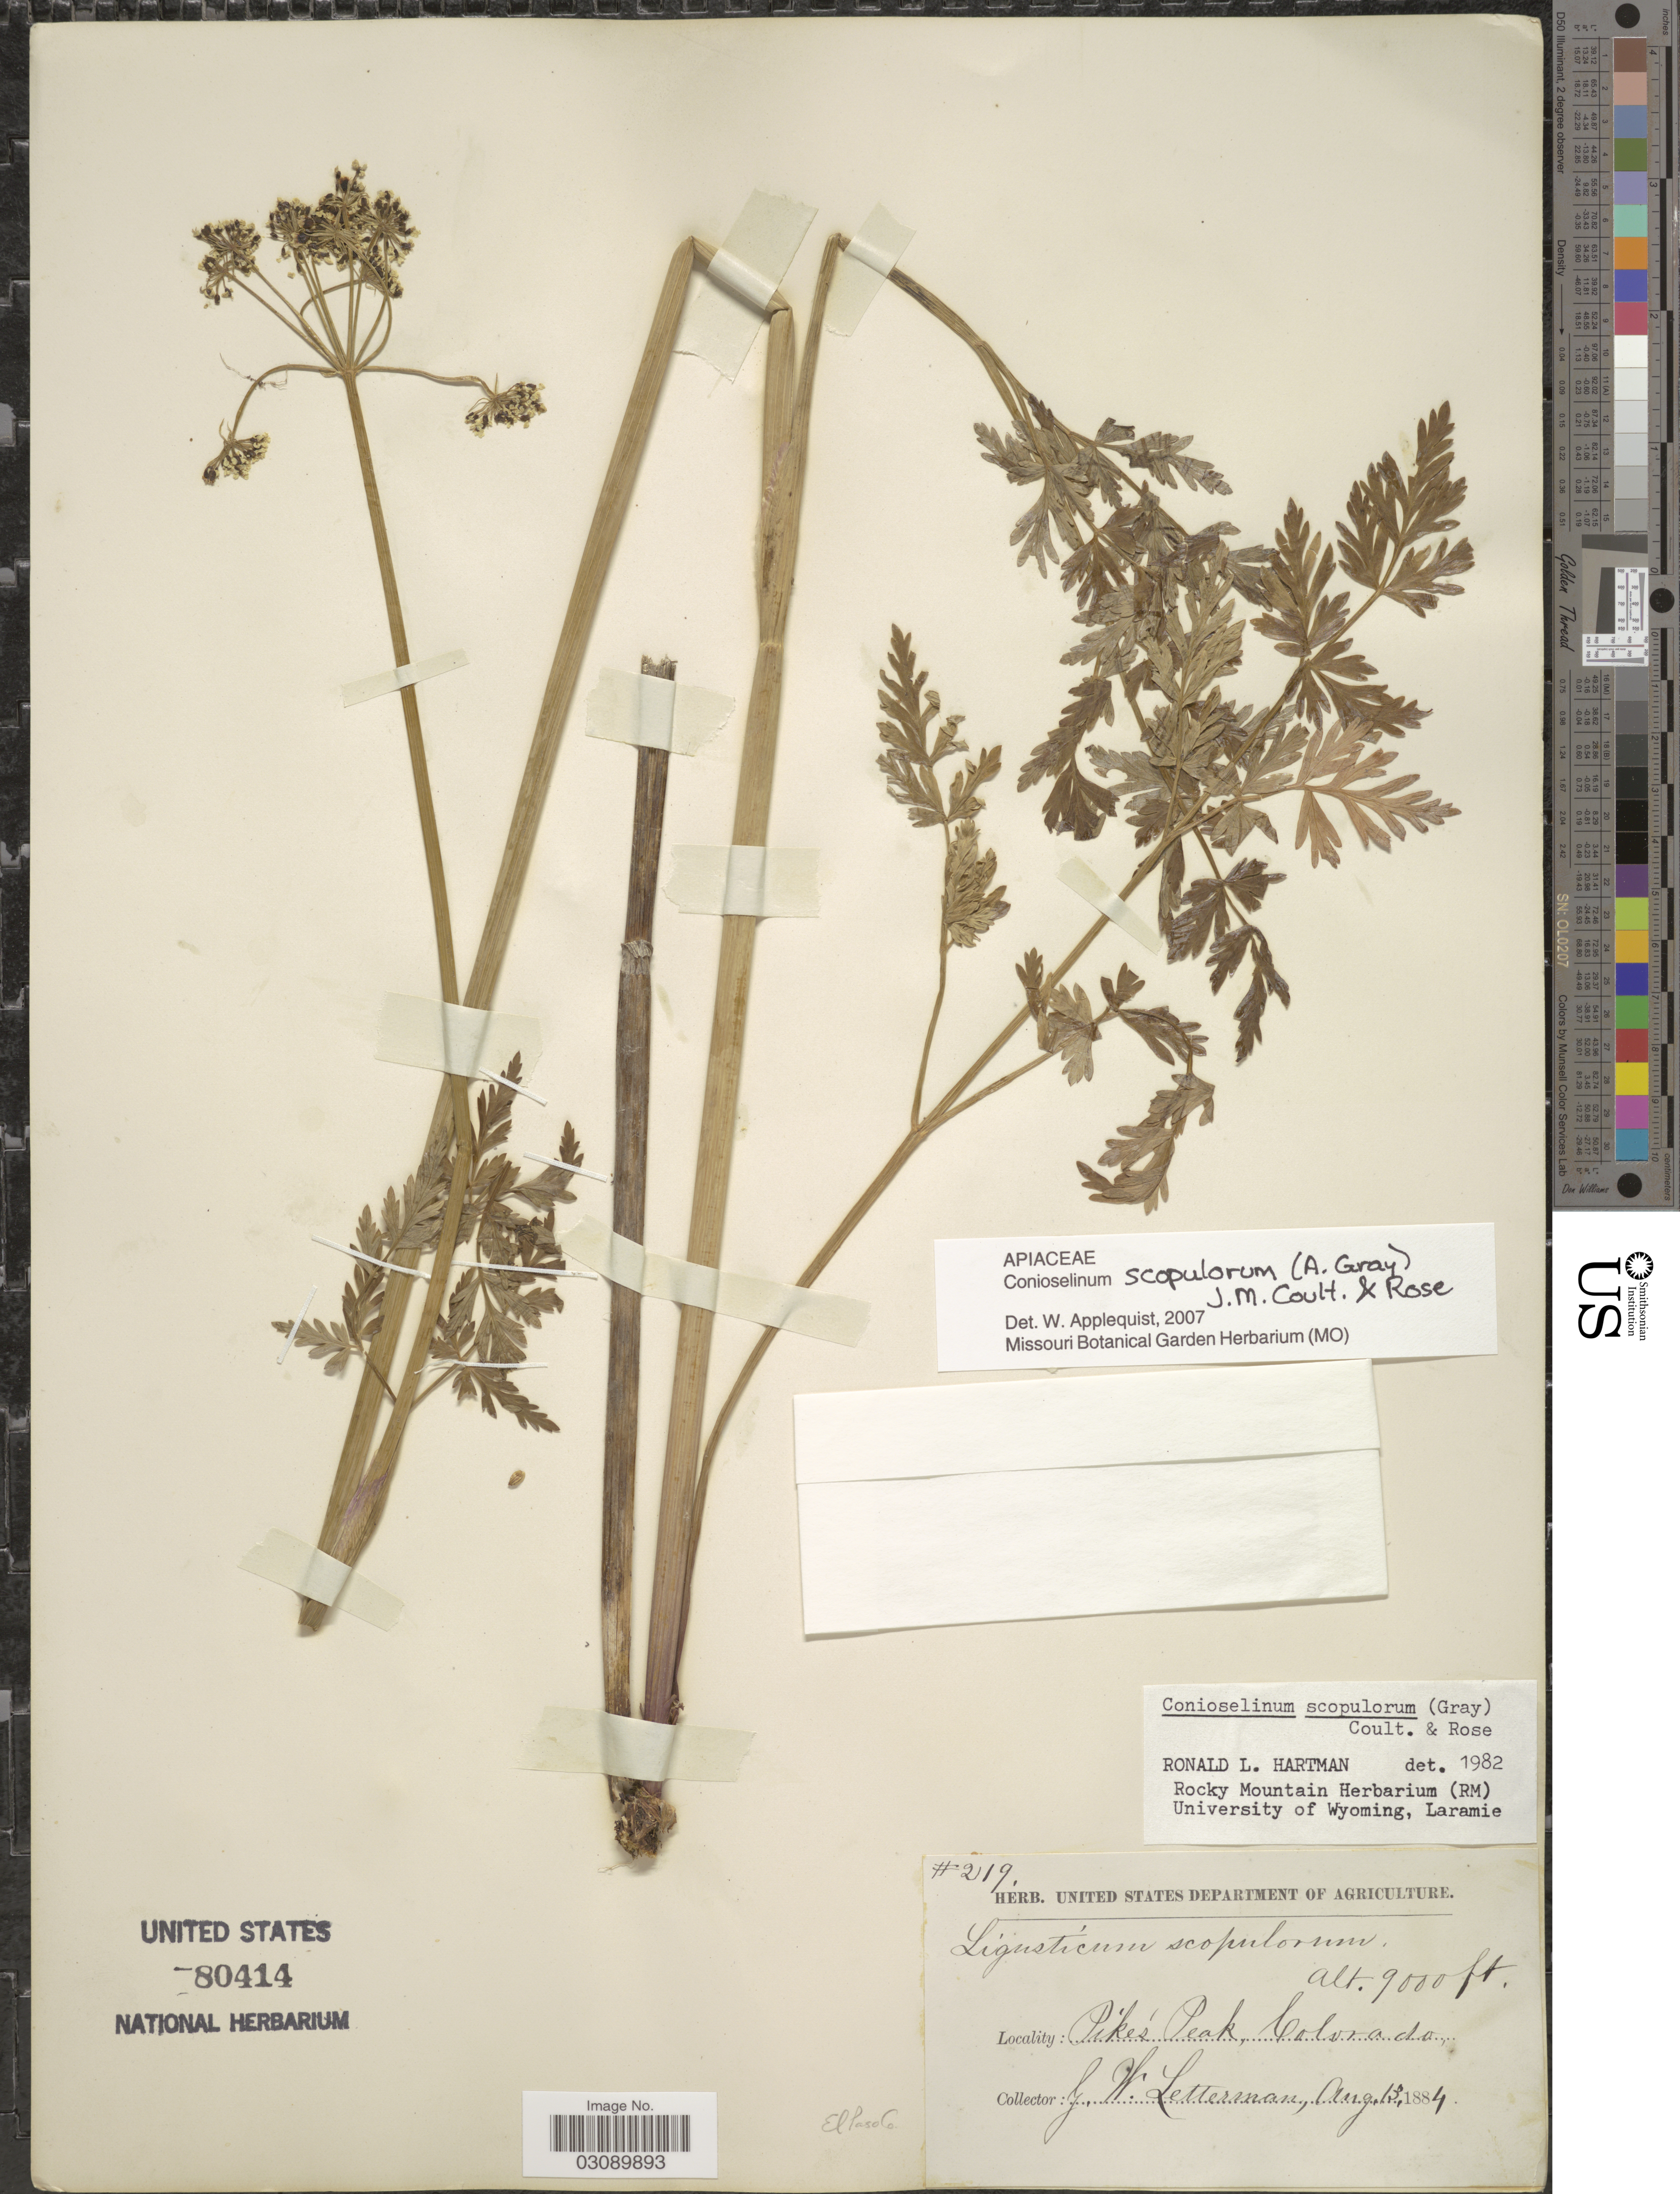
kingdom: Plantae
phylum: Tracheophyta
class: Magnoliopsida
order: Apiales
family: Apiaceae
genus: Conioselinum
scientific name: Conioselinum scopulorum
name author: (A. Gray) J.M. Coult. & Rose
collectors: G. W. Letterman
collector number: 219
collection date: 1884-08-13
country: United States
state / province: Colorado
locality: Pike's Peak. El Paso Co.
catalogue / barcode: US 80414